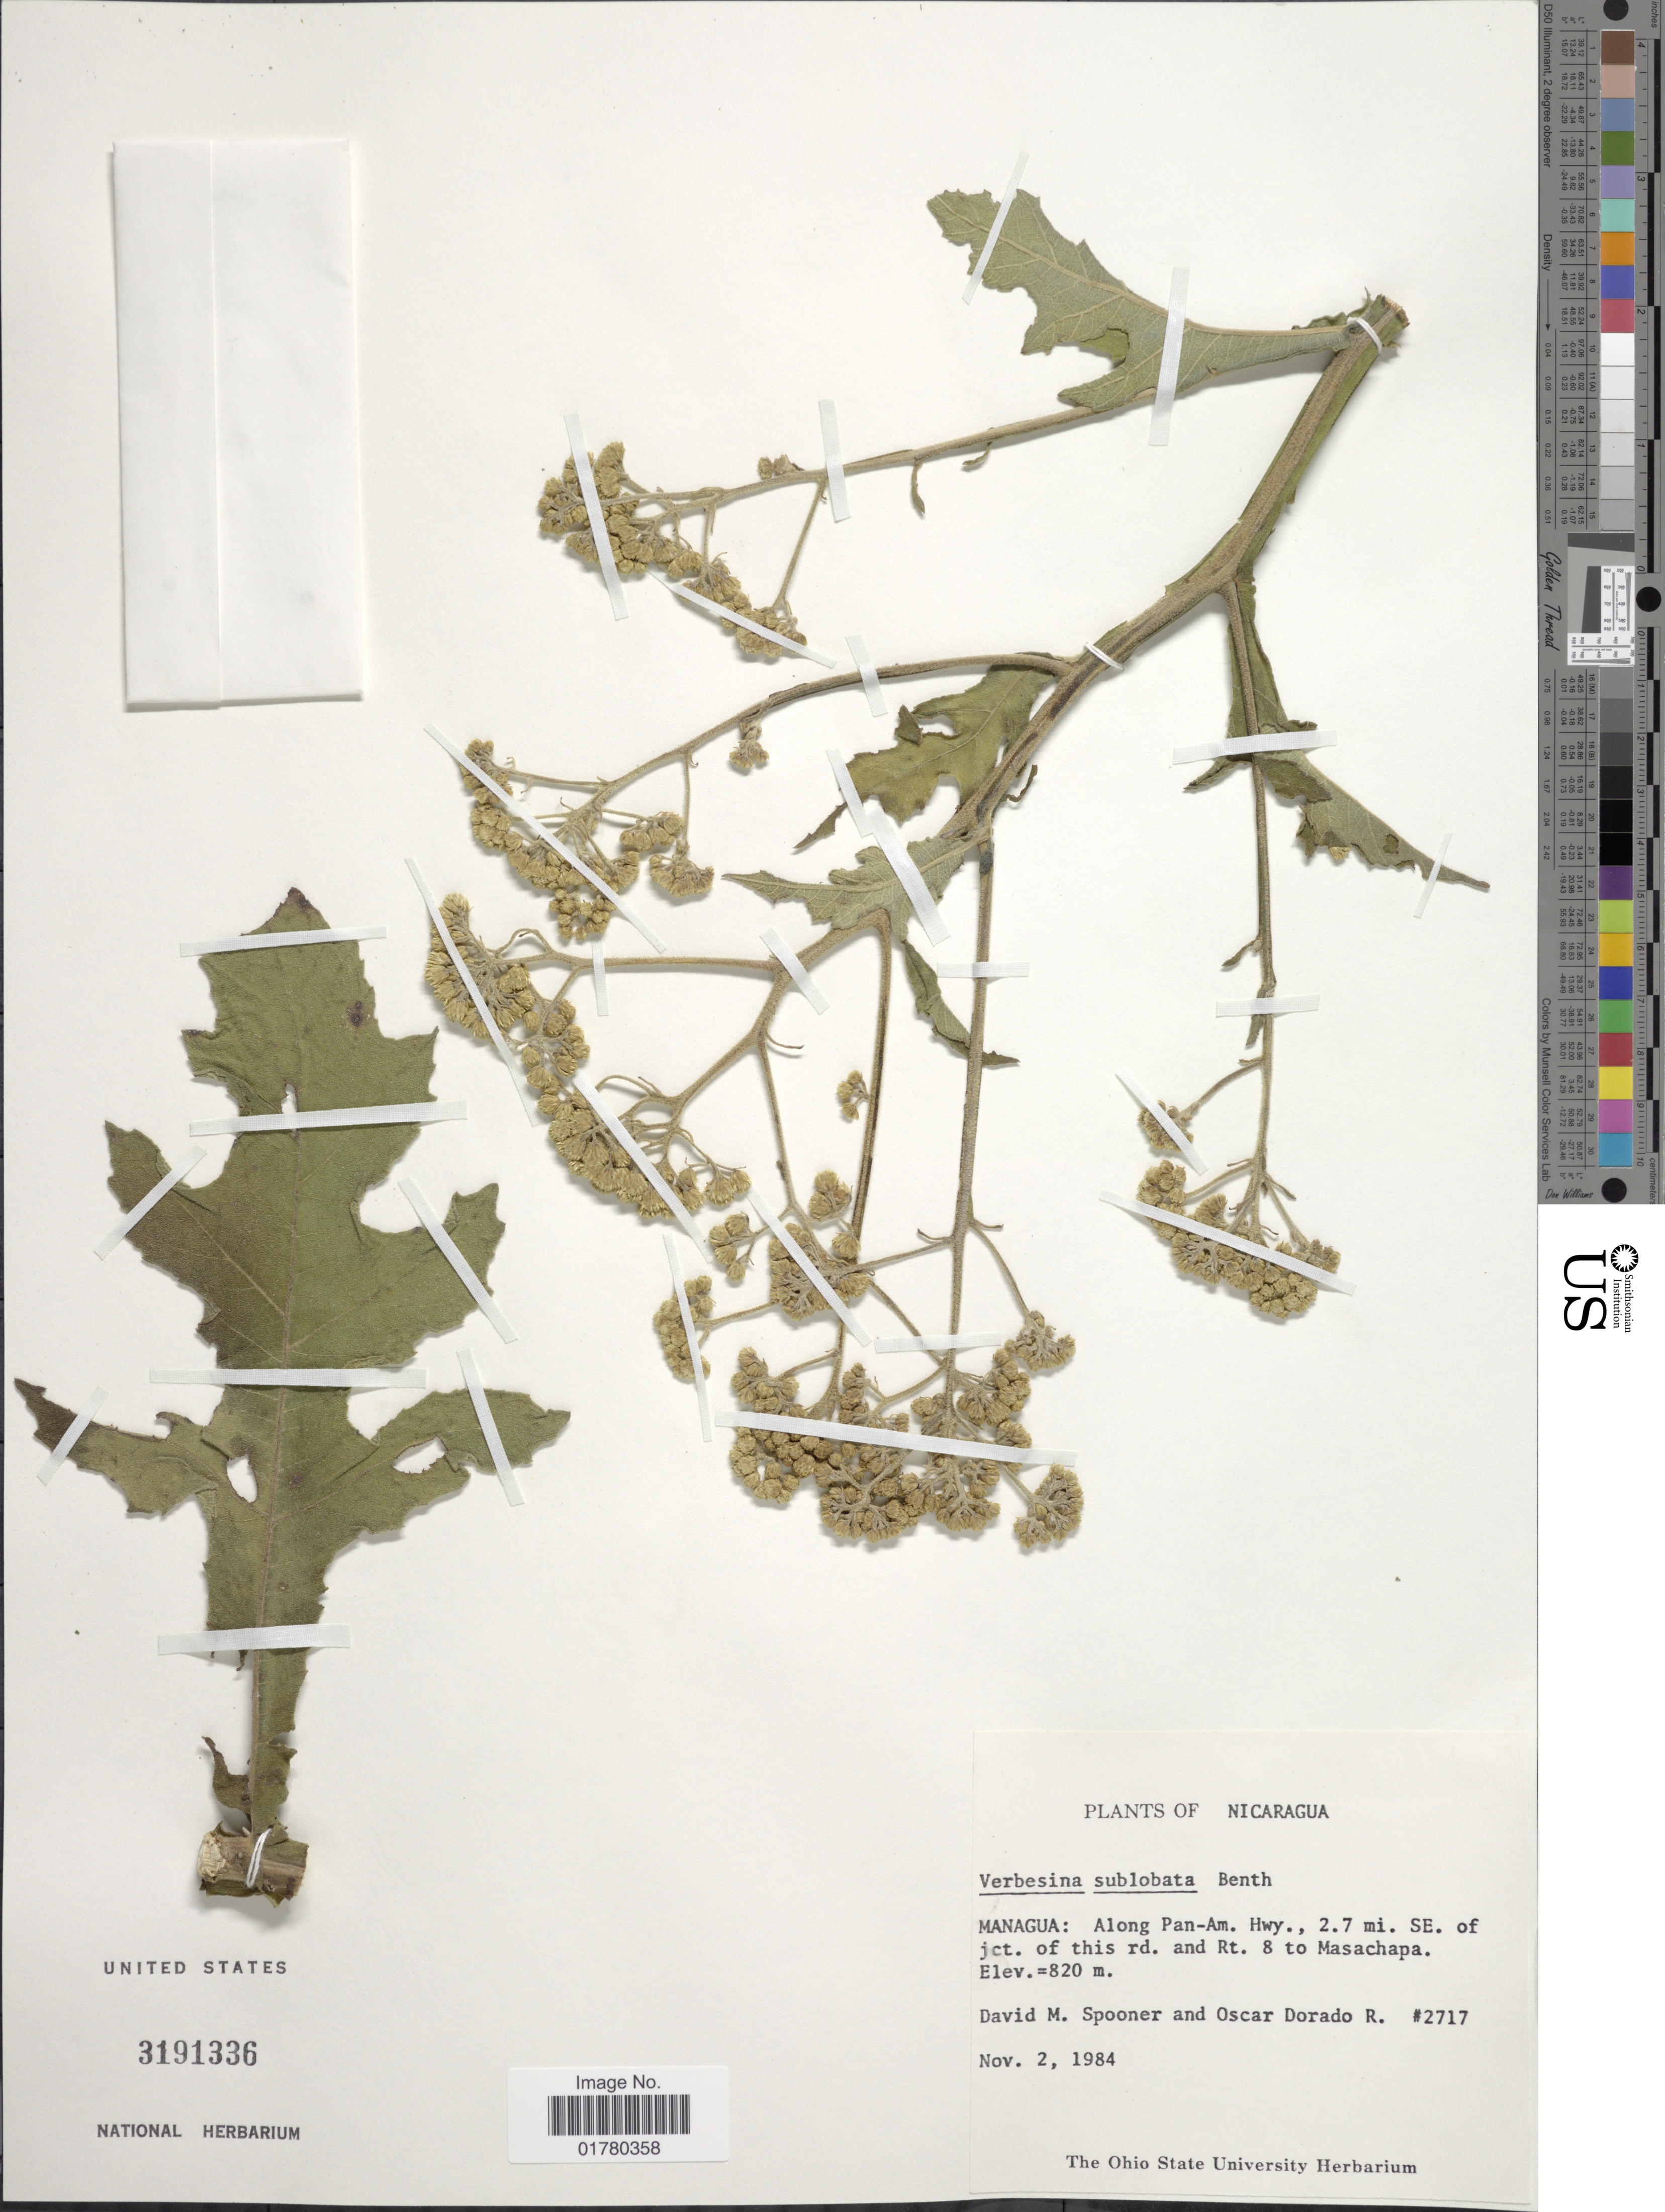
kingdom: Plantae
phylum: Tracheophyta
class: Magnoliopsida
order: Asterales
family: Asteraceae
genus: Verbesina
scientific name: Verbesina turbacensis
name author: Kunth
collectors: D. Spooner & O. R. Dorado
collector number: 2717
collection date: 1984-11-02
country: Nicaragua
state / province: Managua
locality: Along Pan-Am. Hwy., 2.7 mi. SE. of jct. of this rd. and Rt. 8 to Masachapa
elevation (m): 820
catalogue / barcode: US 3191336